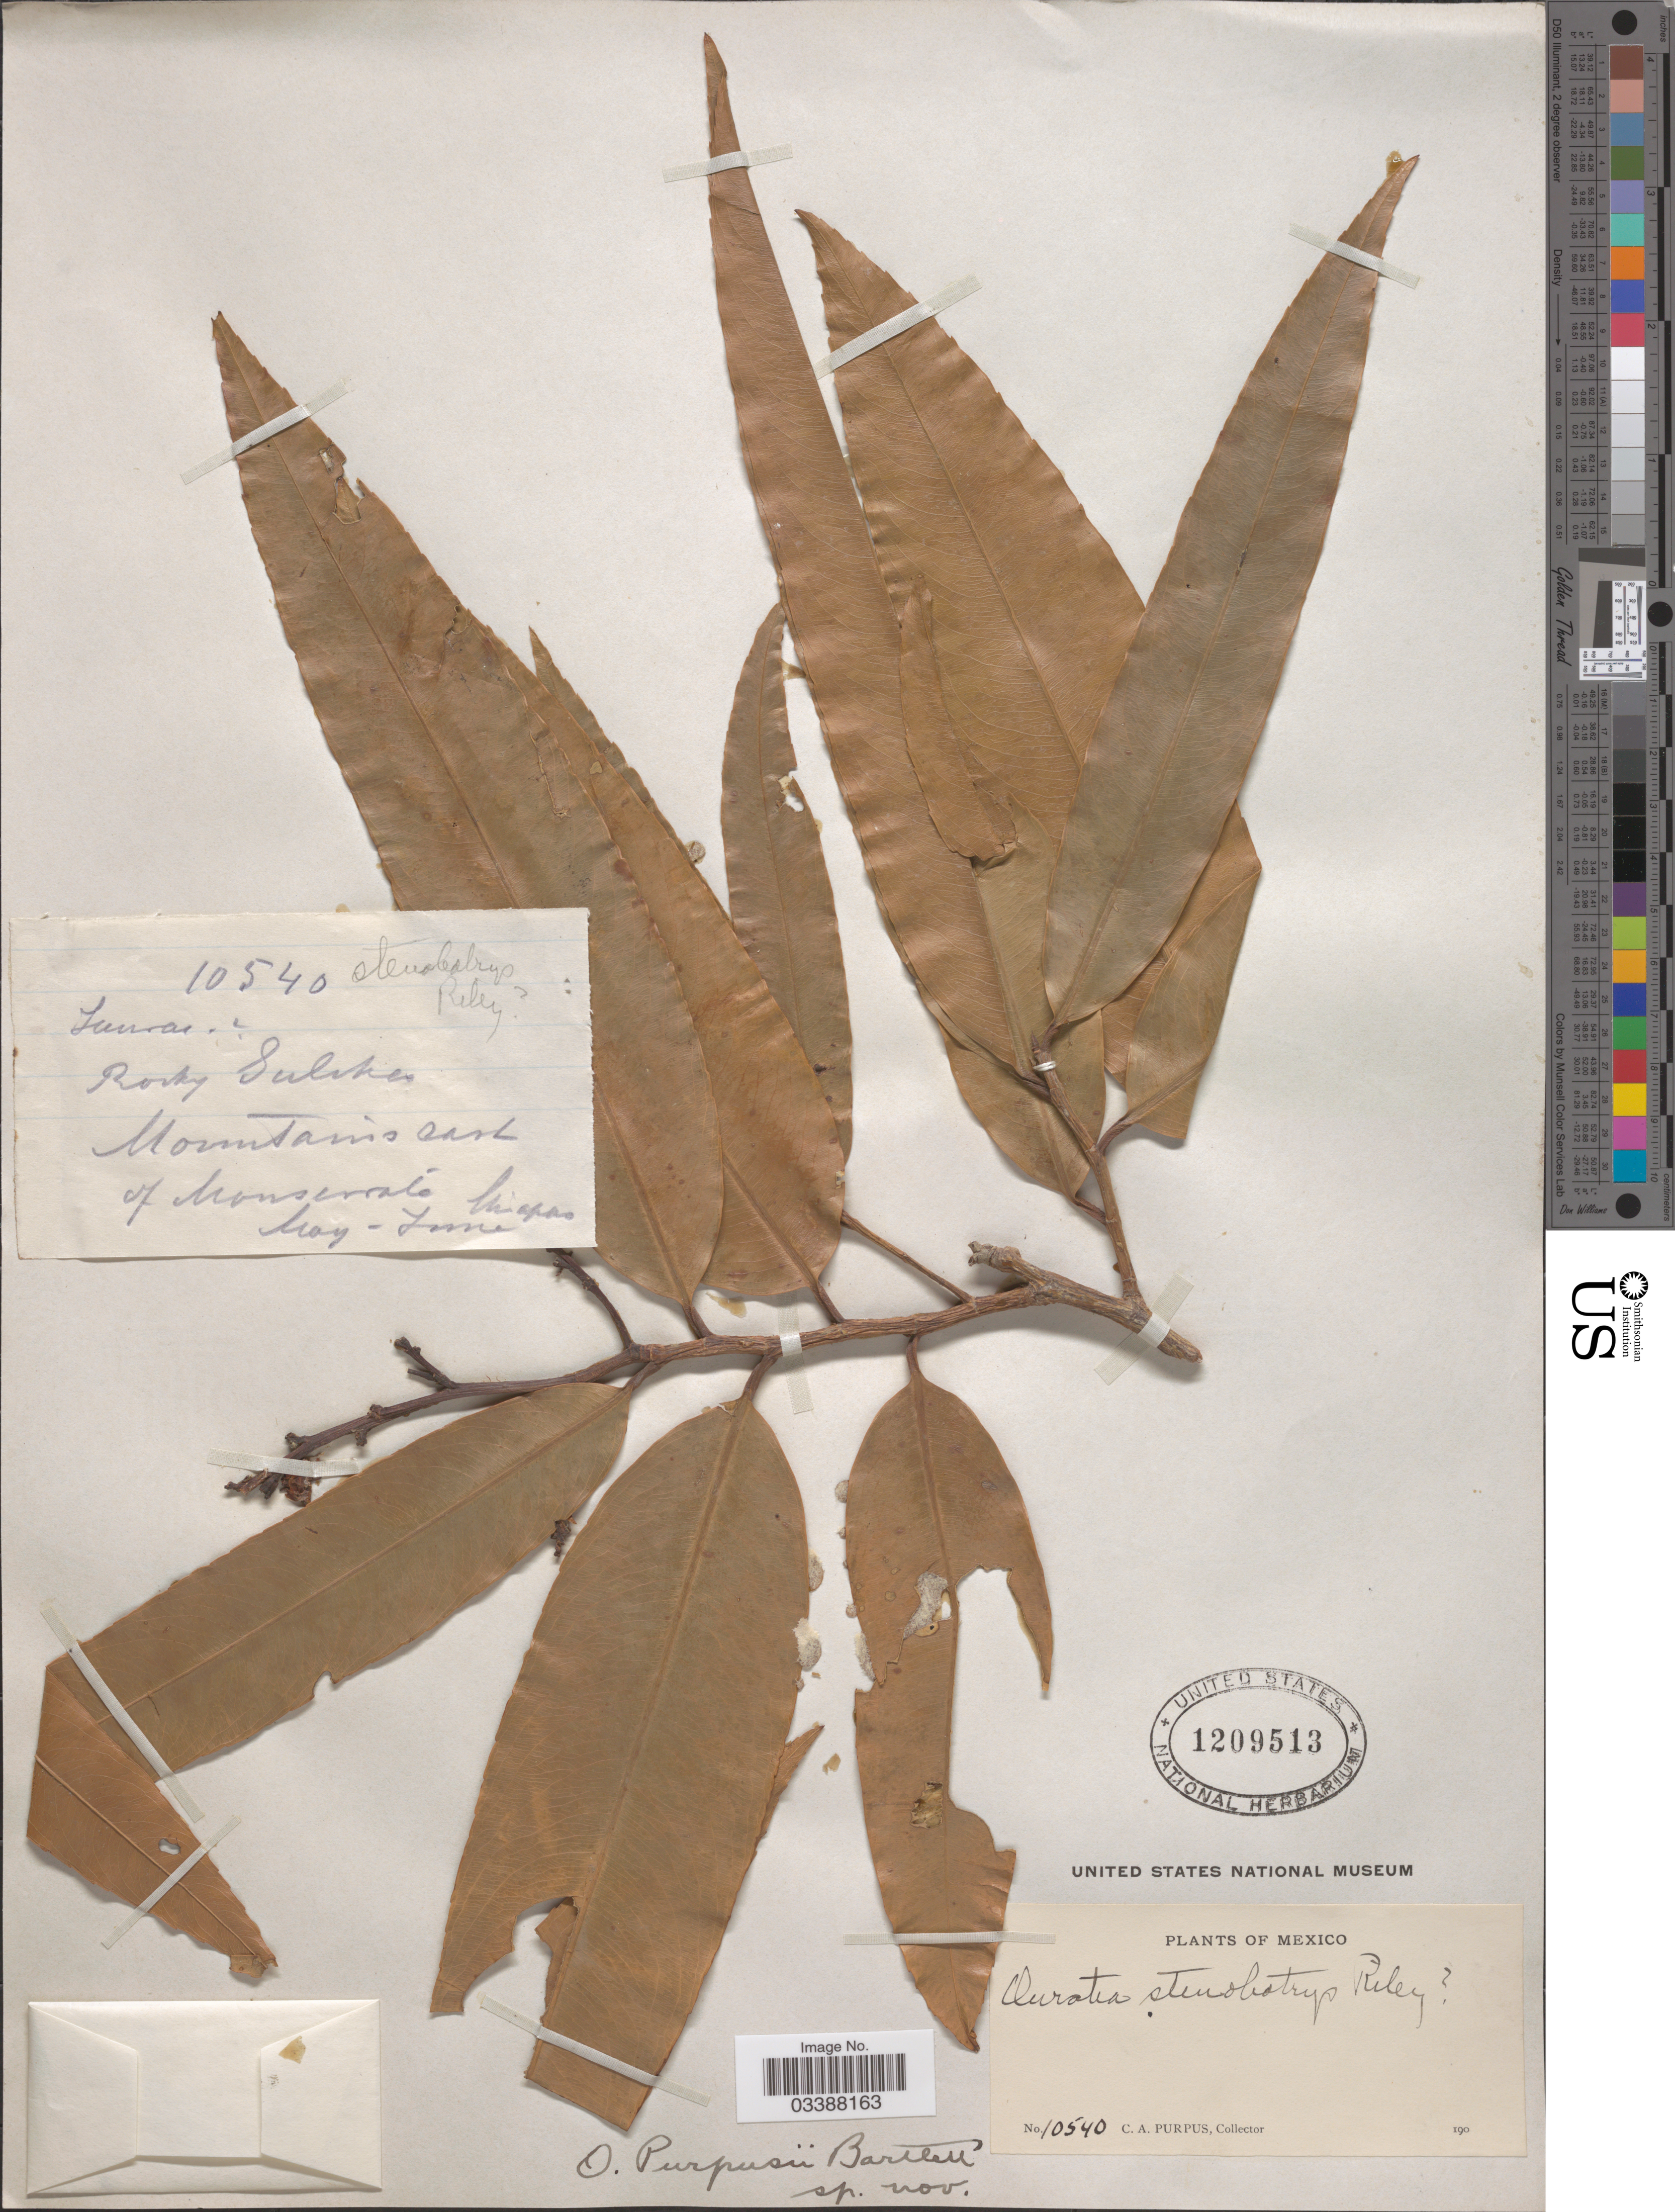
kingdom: Plantae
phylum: Tracheophyta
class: Magnoliopsida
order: Malpighiales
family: Ochnaceae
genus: Ouratea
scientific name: Ouratea purpusii Britton, sp. nov.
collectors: C. A. Purpus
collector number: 10540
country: Mexico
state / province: Chiapas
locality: Mountains east of Monserrate.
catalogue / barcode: US 1209513